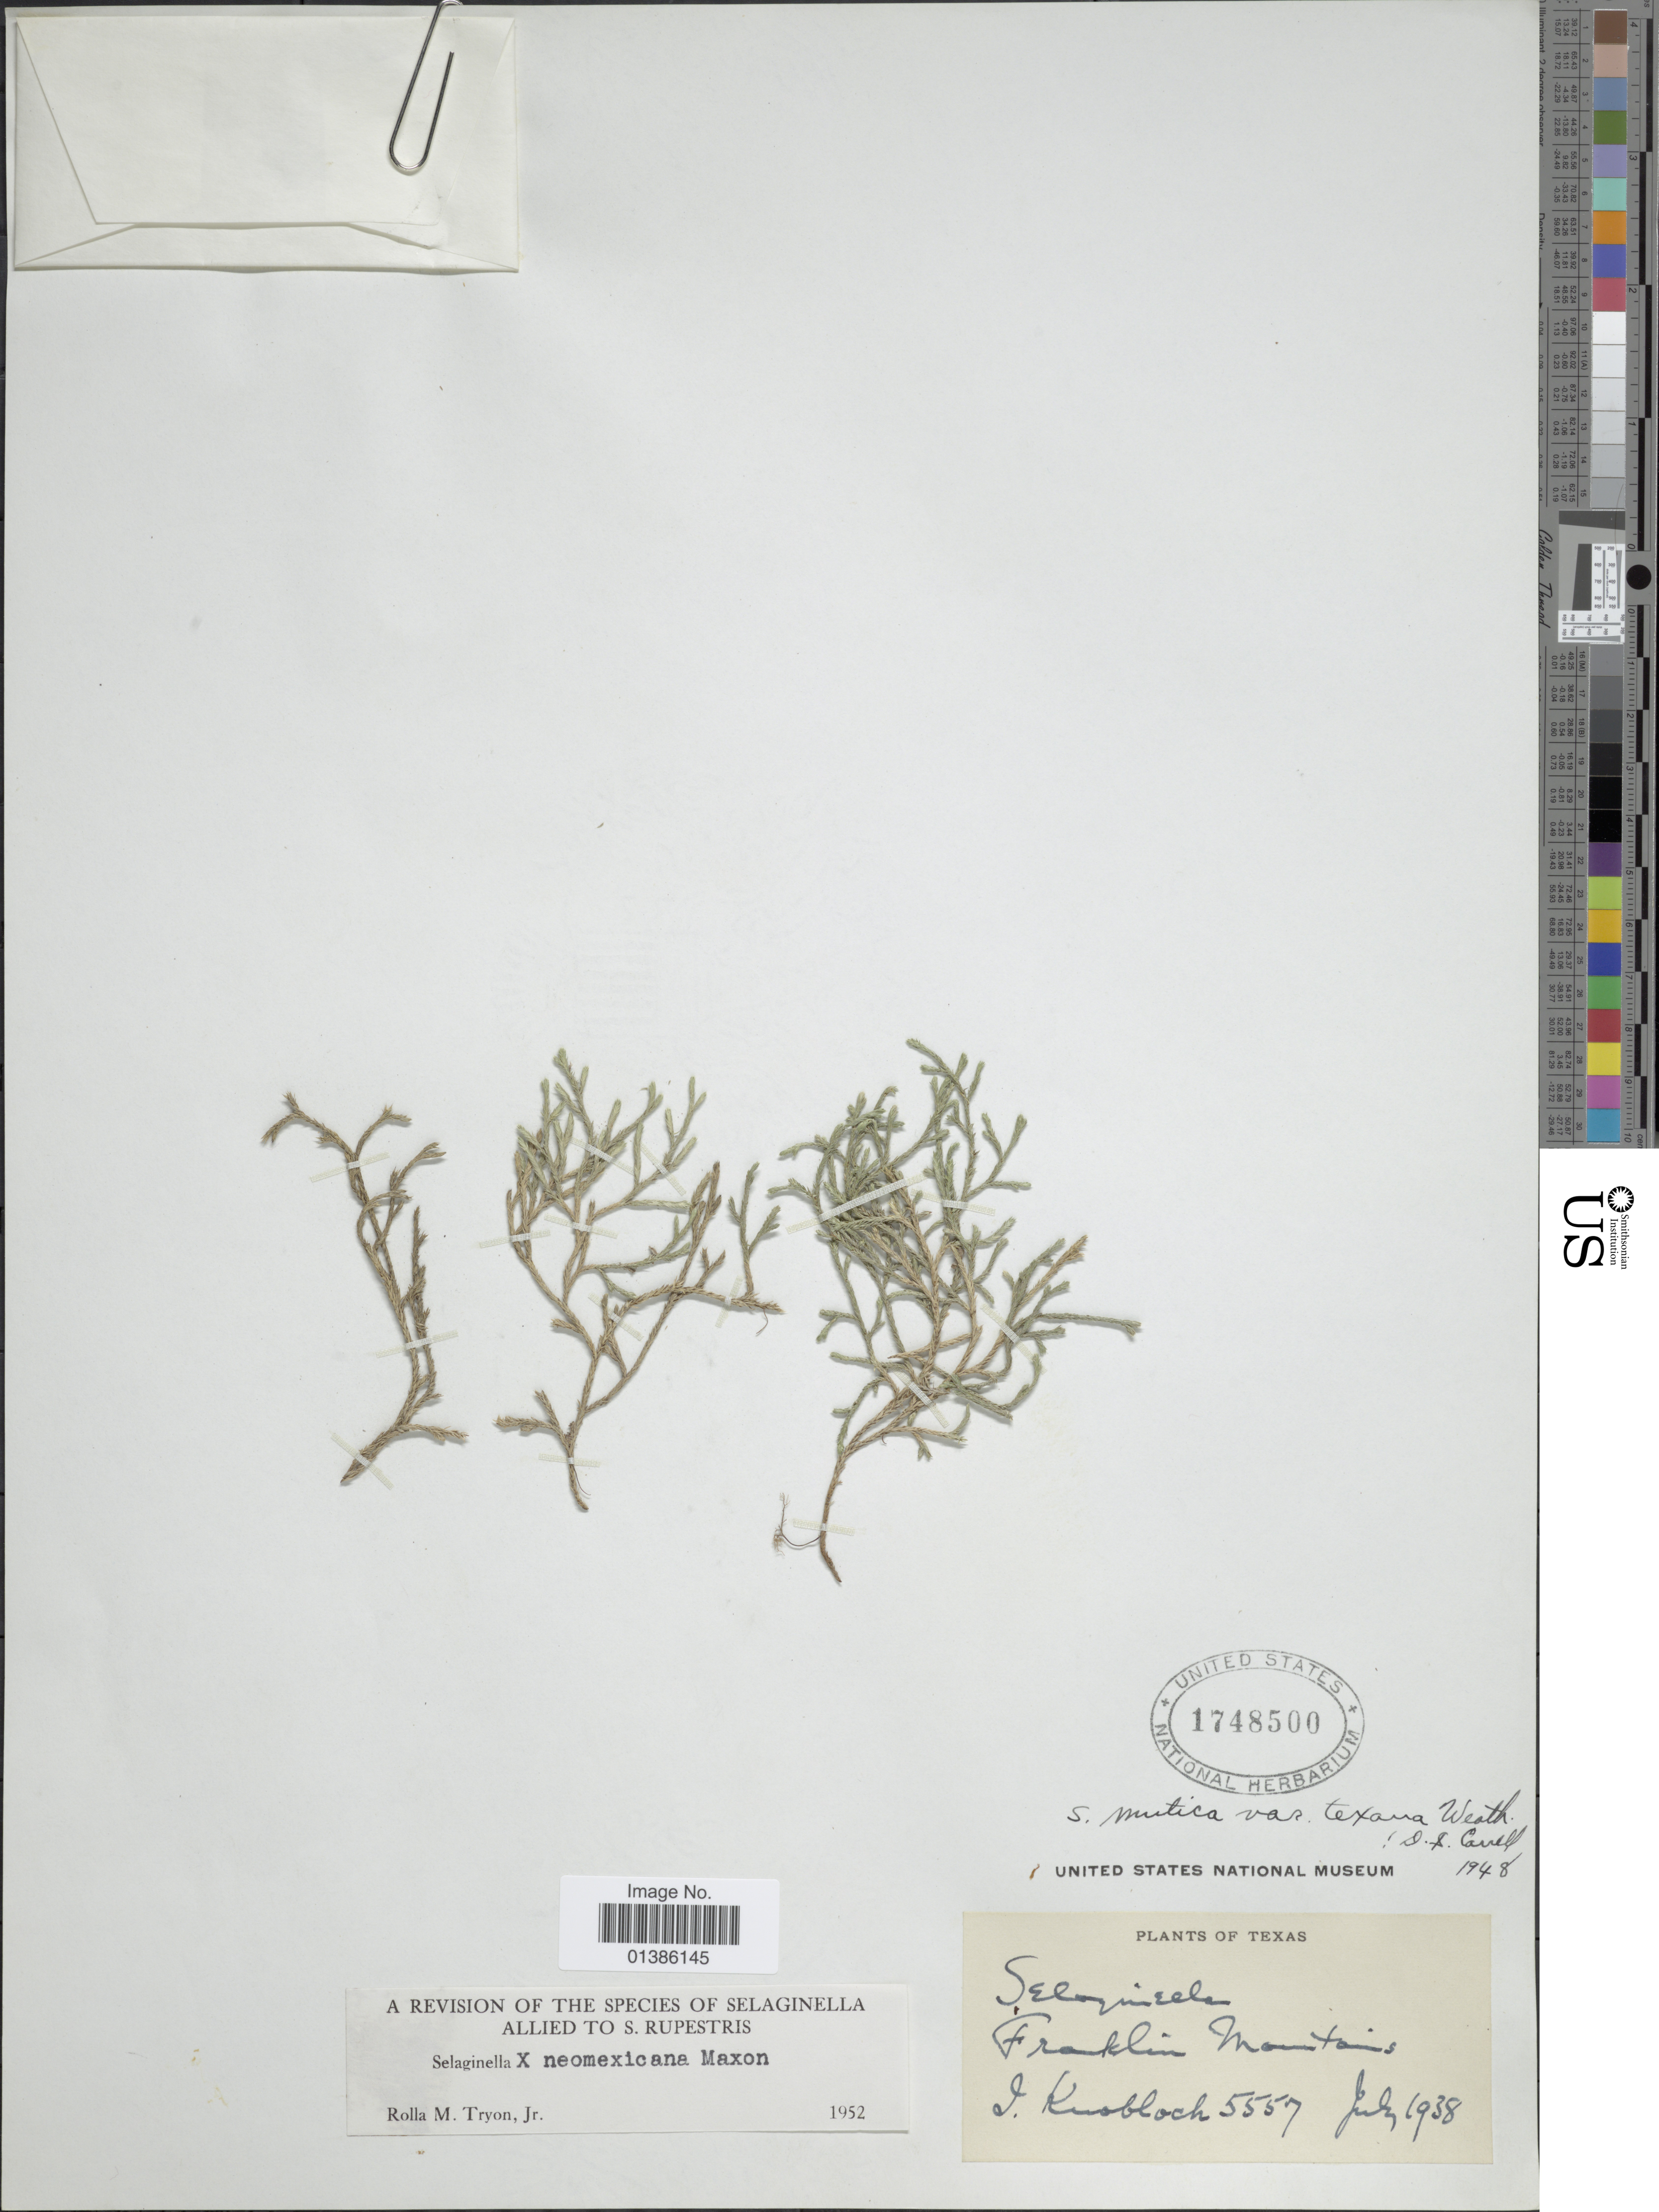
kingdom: Plantae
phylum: Tracheophyta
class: Lycopodiopsida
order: Selaginellales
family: Selaginellaceae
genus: Selaginella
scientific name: Selaginella x neomexicana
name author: Maxon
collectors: I. W. Knobloch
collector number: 5557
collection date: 1938-07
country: United States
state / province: Texas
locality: Franklin Mountains.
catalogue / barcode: US 1748500